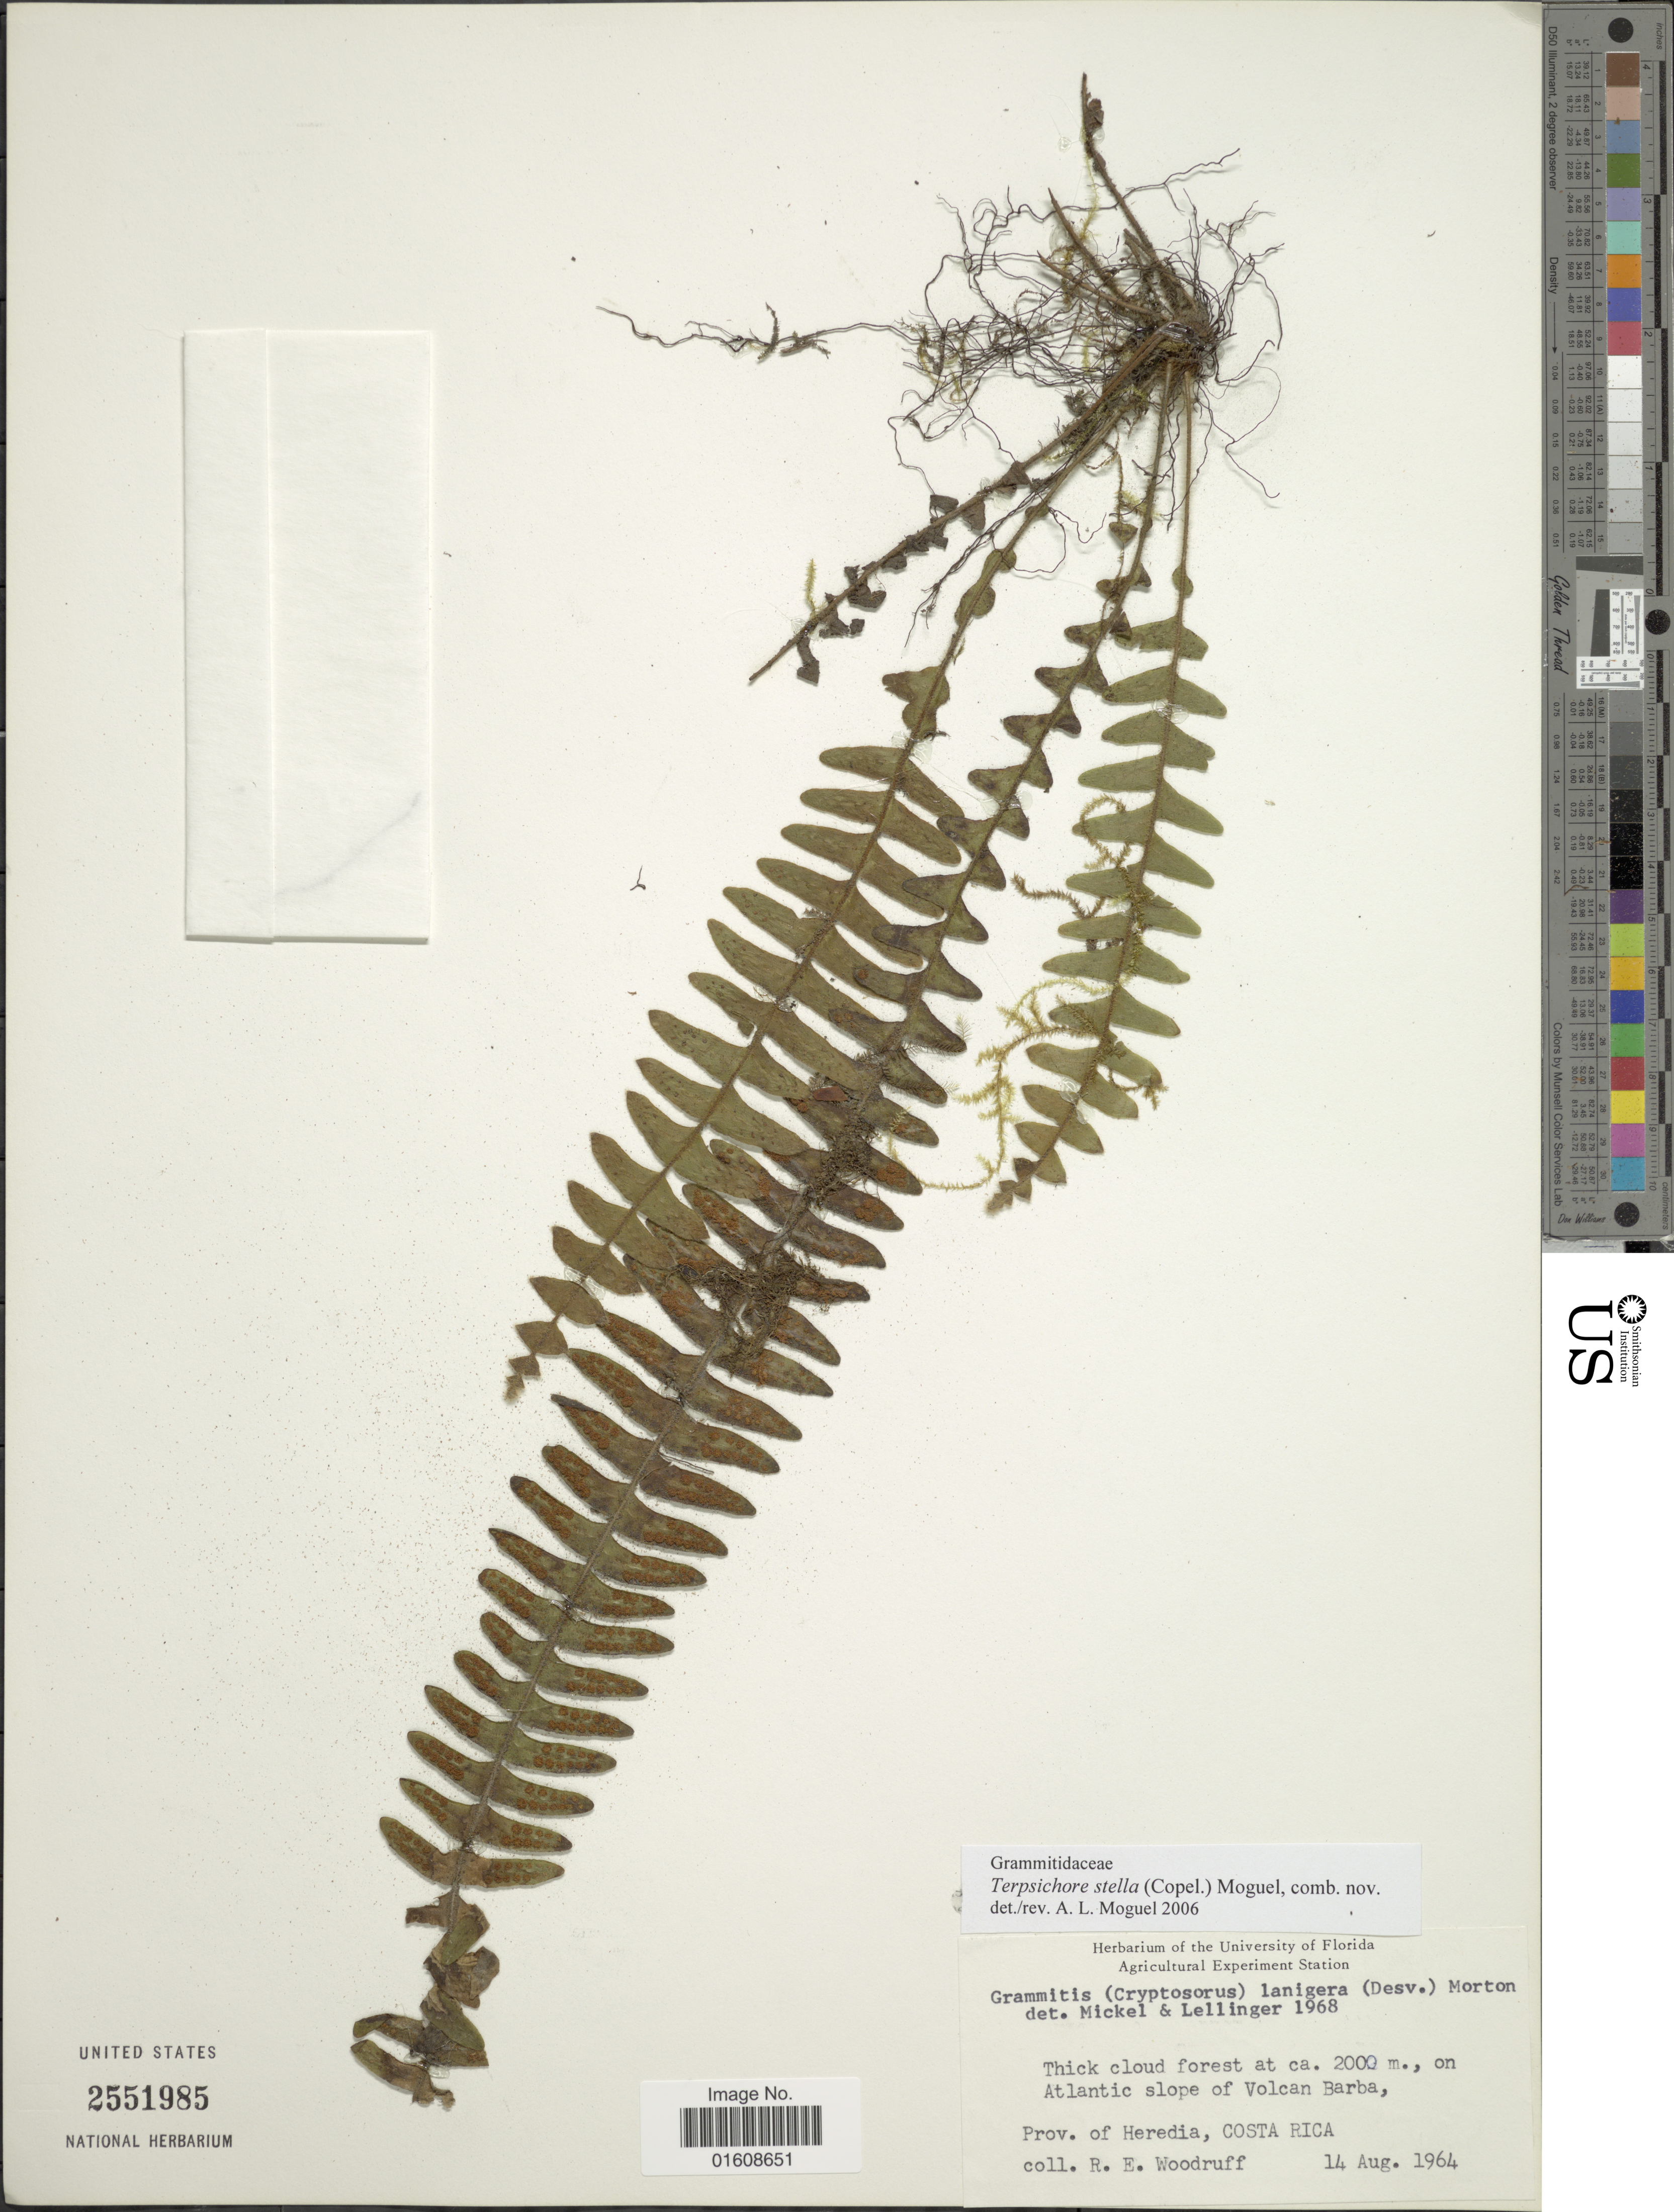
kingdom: Plantae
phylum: Tracheophyta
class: Polypodiopsida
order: Polypodiales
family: Polypodiaceae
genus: Alansmia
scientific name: Alansmia stella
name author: (Copel.) Moguel & M. Kessler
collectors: R. Woodruff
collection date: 1964-08-14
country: Costa Rica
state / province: Heredia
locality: On Atlantic slope of Volcan Barba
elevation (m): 2000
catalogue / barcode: US 2551985